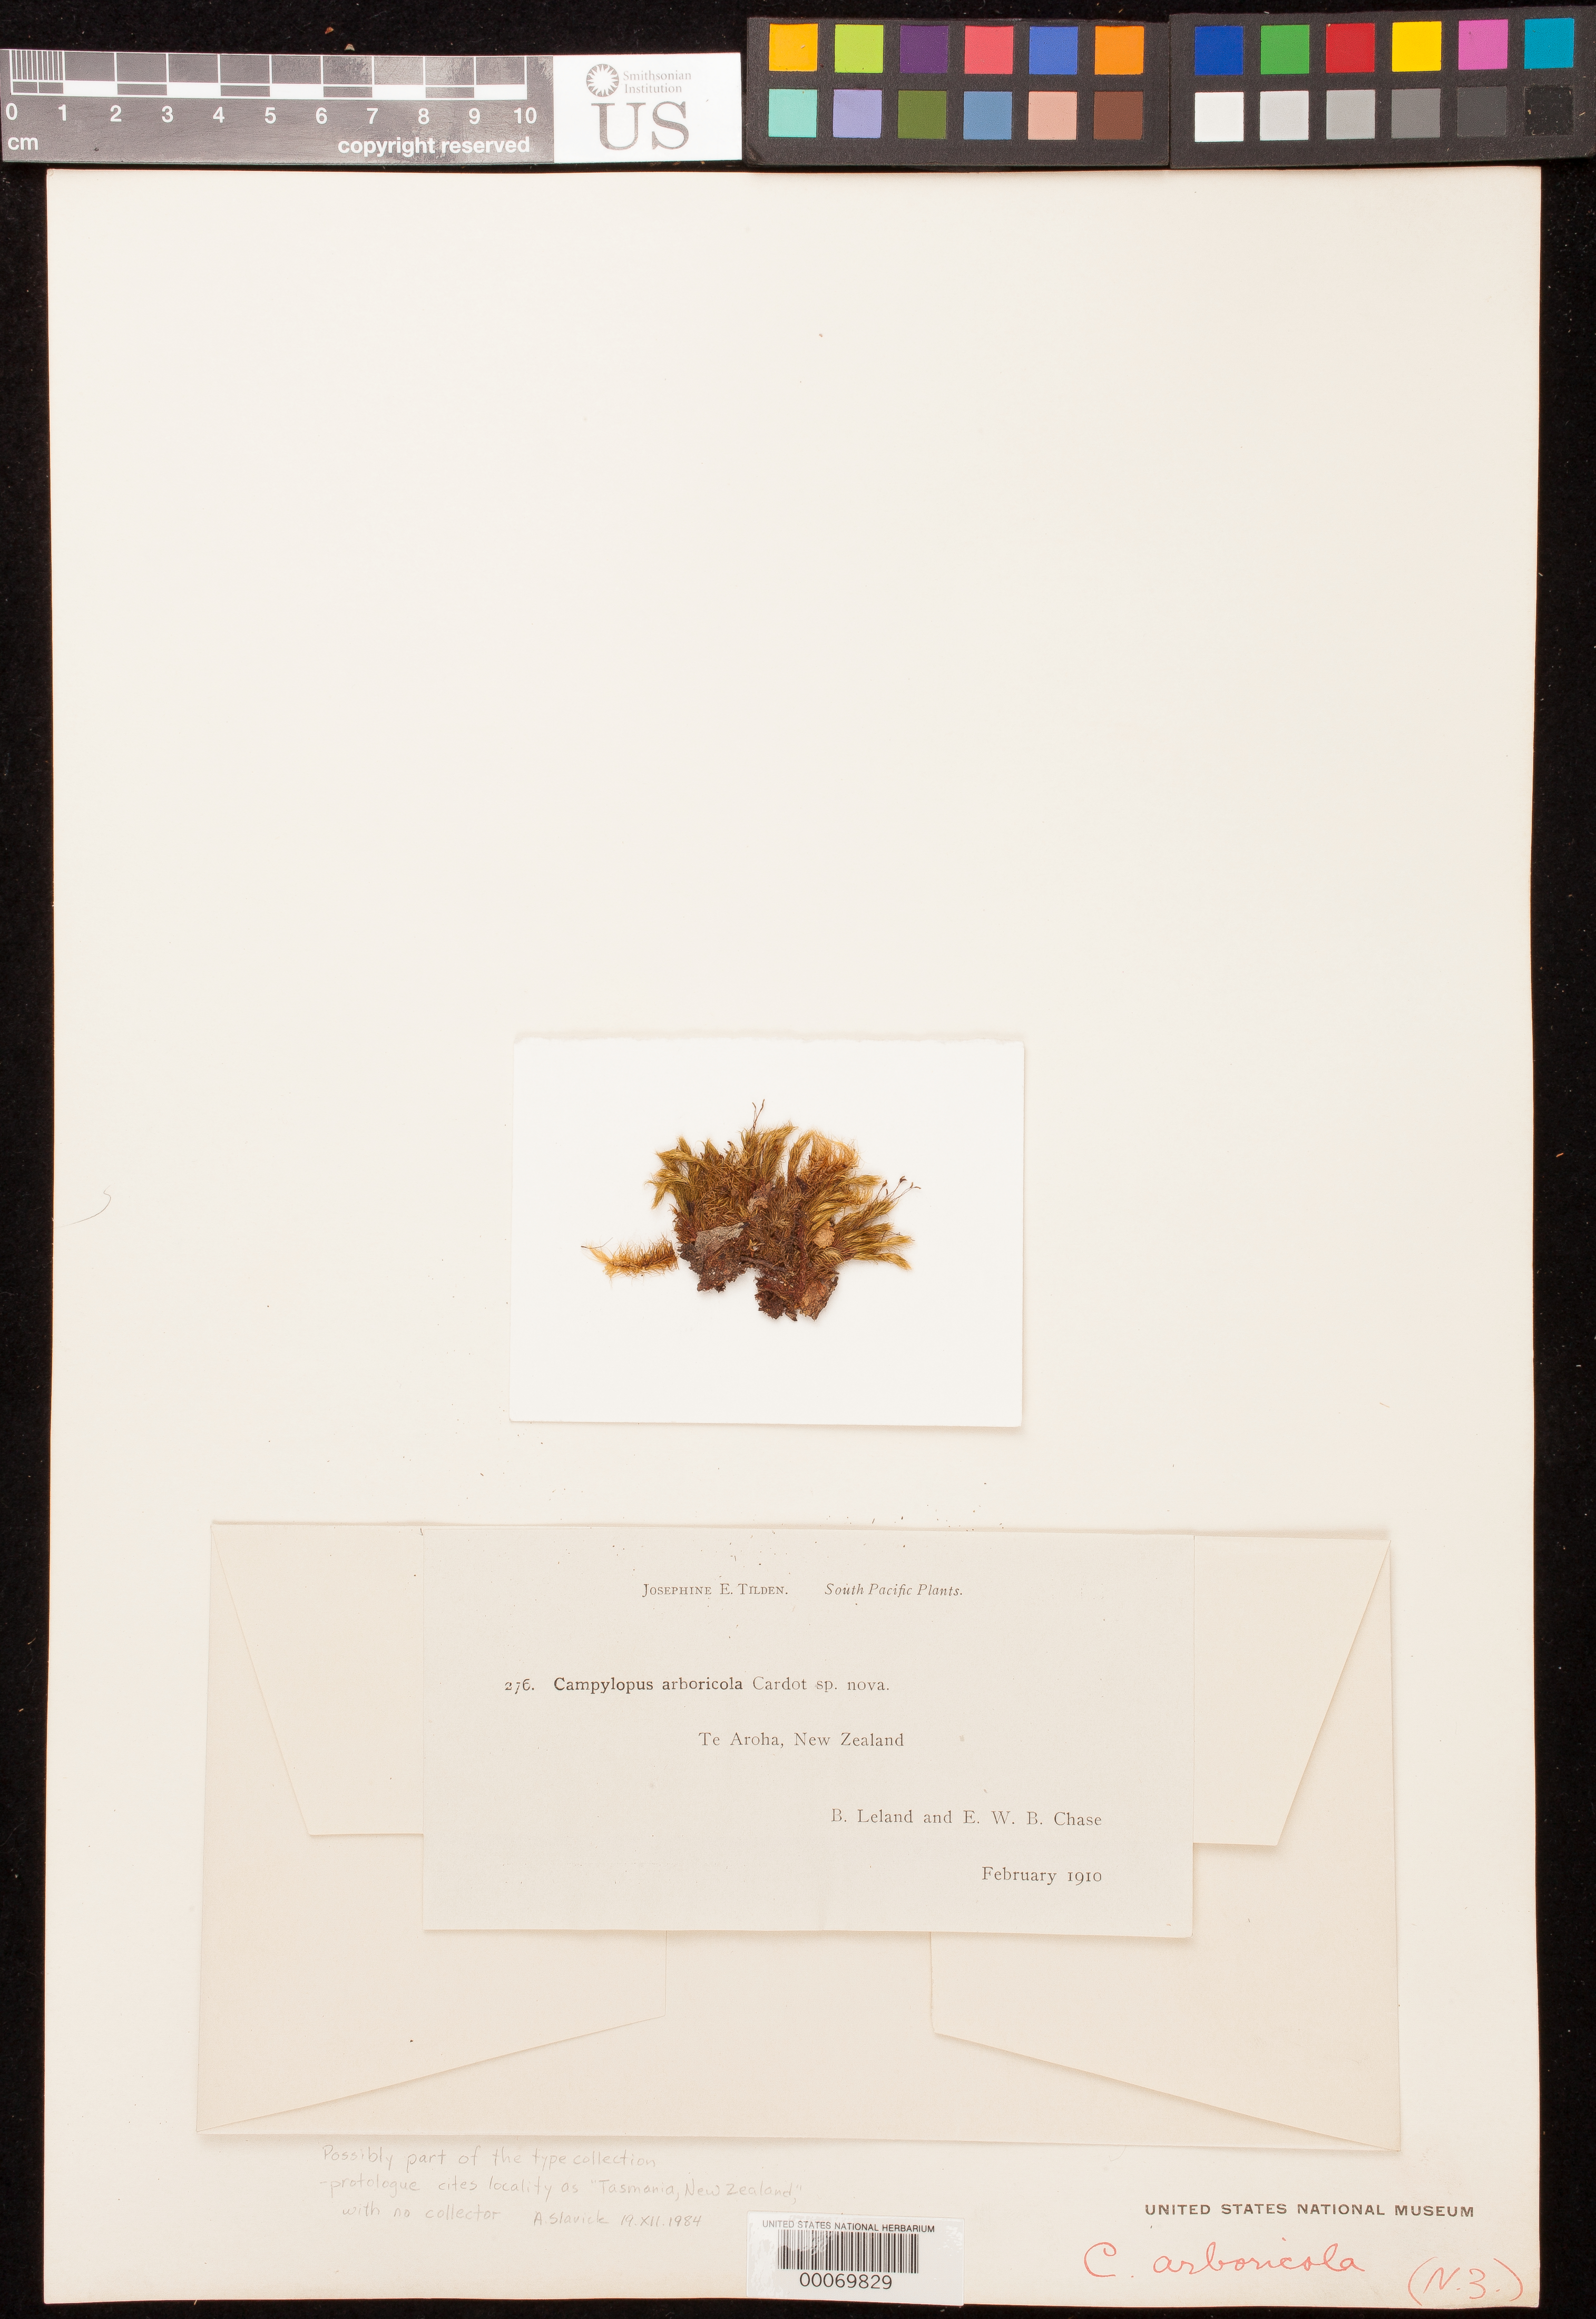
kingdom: Plantae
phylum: Bryophyta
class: Bryopsida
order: Dicranales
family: Leucobryaceae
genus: Campylopus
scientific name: Campylopus arboricola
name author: Cardot & Dixon in Sainsbury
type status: Isotype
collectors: B. Leland & E. W. Chase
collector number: Tilden, J.E. 276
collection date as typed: Feb 1910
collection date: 1910-02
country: New Zealand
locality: Te Aroho.